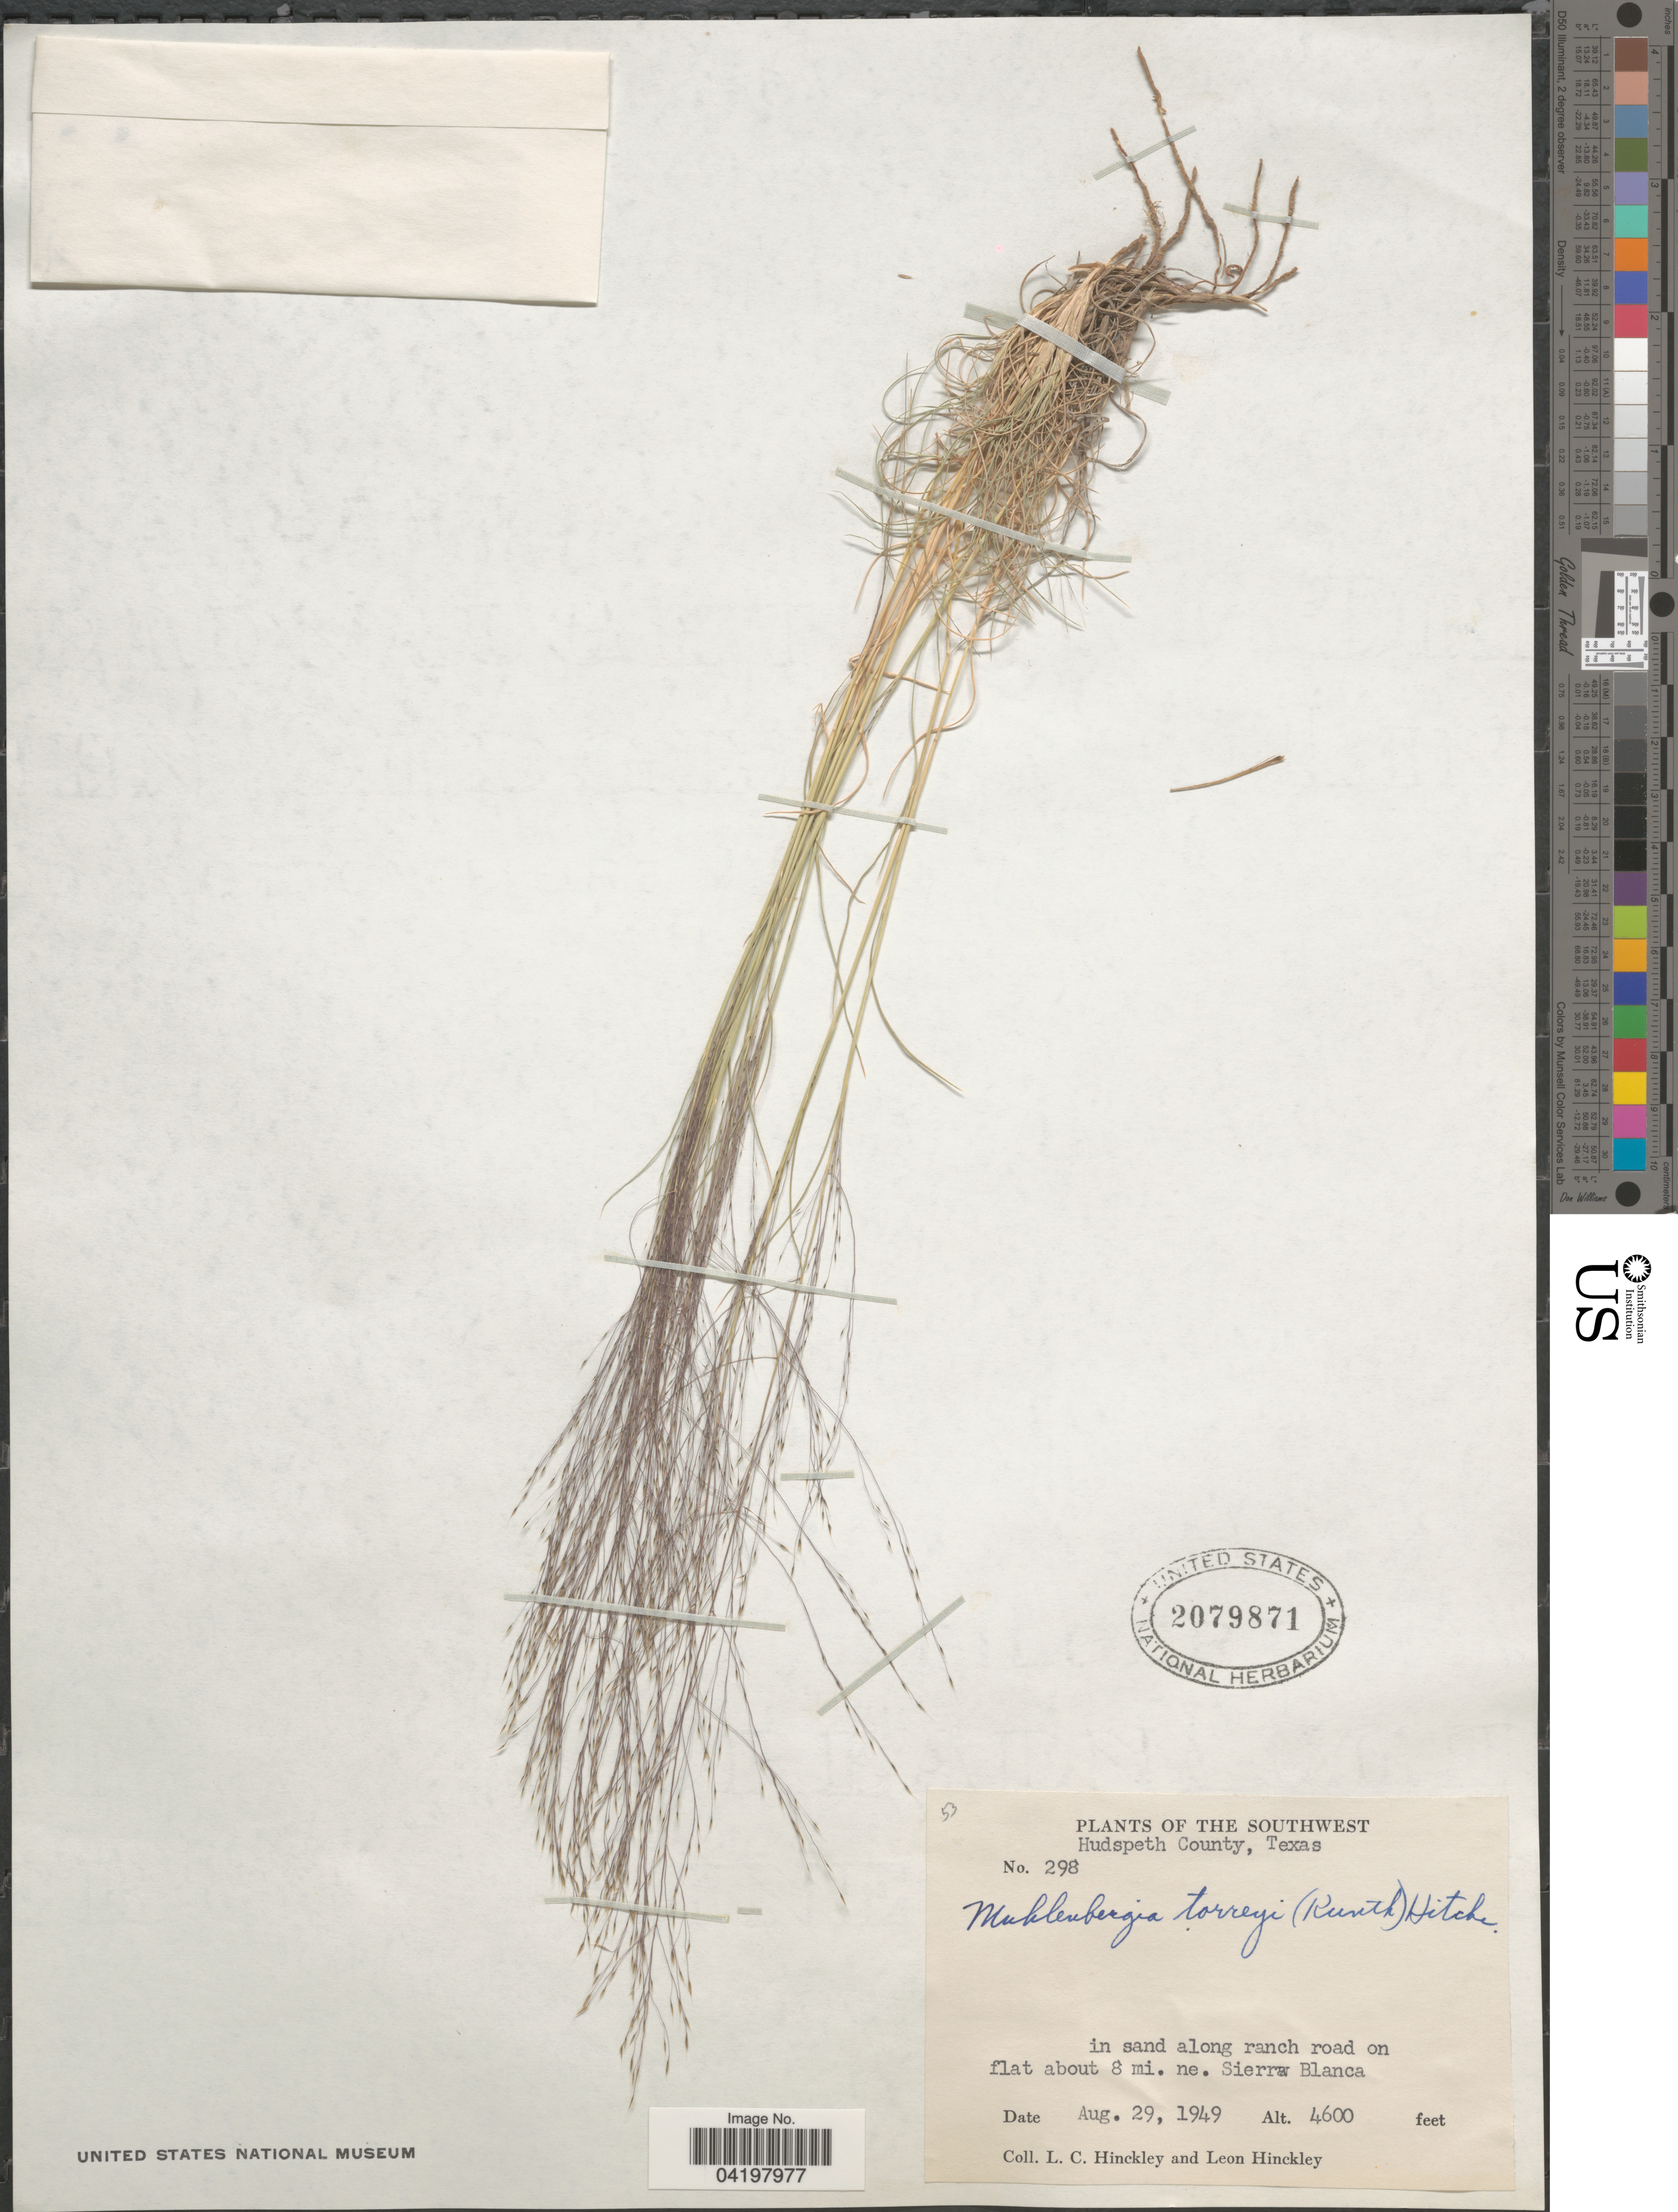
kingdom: Plantae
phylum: Tracheophyta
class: Liliopsida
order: Poales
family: Poaceae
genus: Muhlenbergia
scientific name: Muhlenbergia torreyi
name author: (Kunth) Hitchc. ex Bush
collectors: L. Hinckley & L. Hinckley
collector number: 298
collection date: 1949-08-29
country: United States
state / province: Texas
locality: The Southwest. Hudspeth County. In sand along ranch road on flat about 8 mi. ne. Sierra Blanca.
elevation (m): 1402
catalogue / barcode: US 2079871